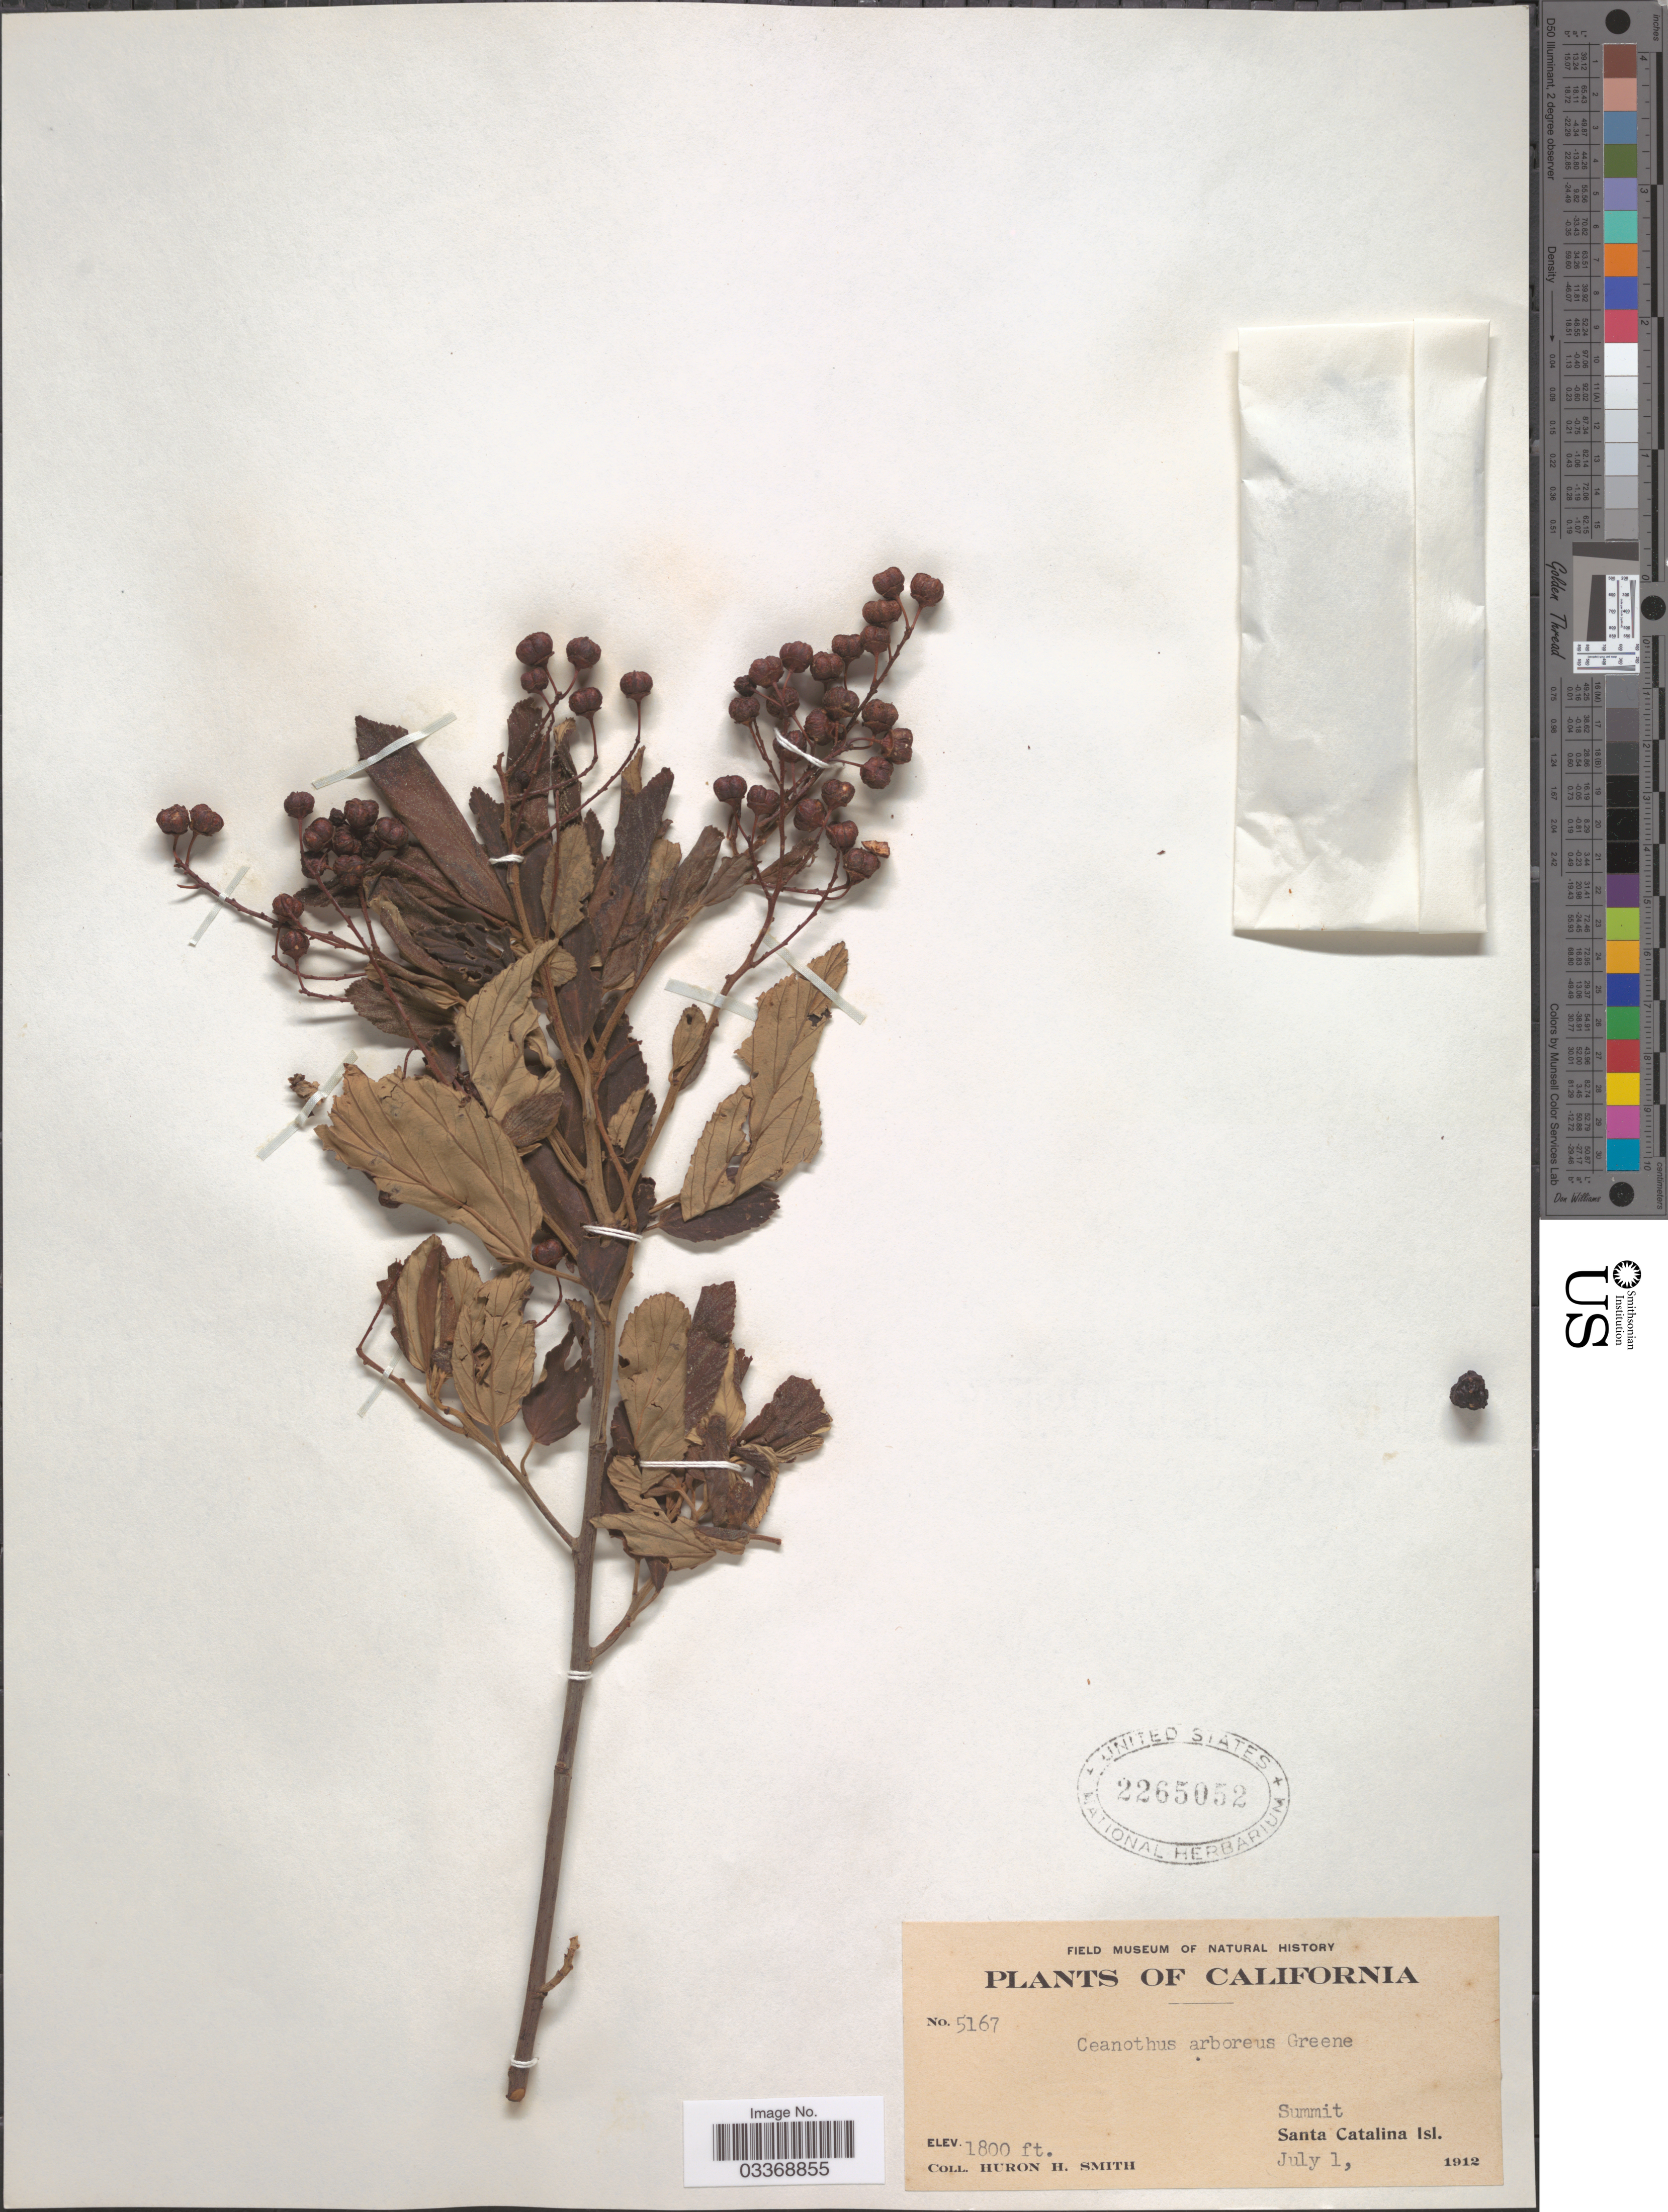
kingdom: Plantae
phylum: Tracheophyta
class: Magnoliopsida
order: Rosales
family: Rhamnaceae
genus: Ceanothus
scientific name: Ceanothus arboreus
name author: Greene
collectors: Huron H. Smith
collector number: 5167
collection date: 1912-07-01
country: United States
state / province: California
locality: Summit. Santa Catalina Isl.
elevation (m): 549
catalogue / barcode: US 2265052